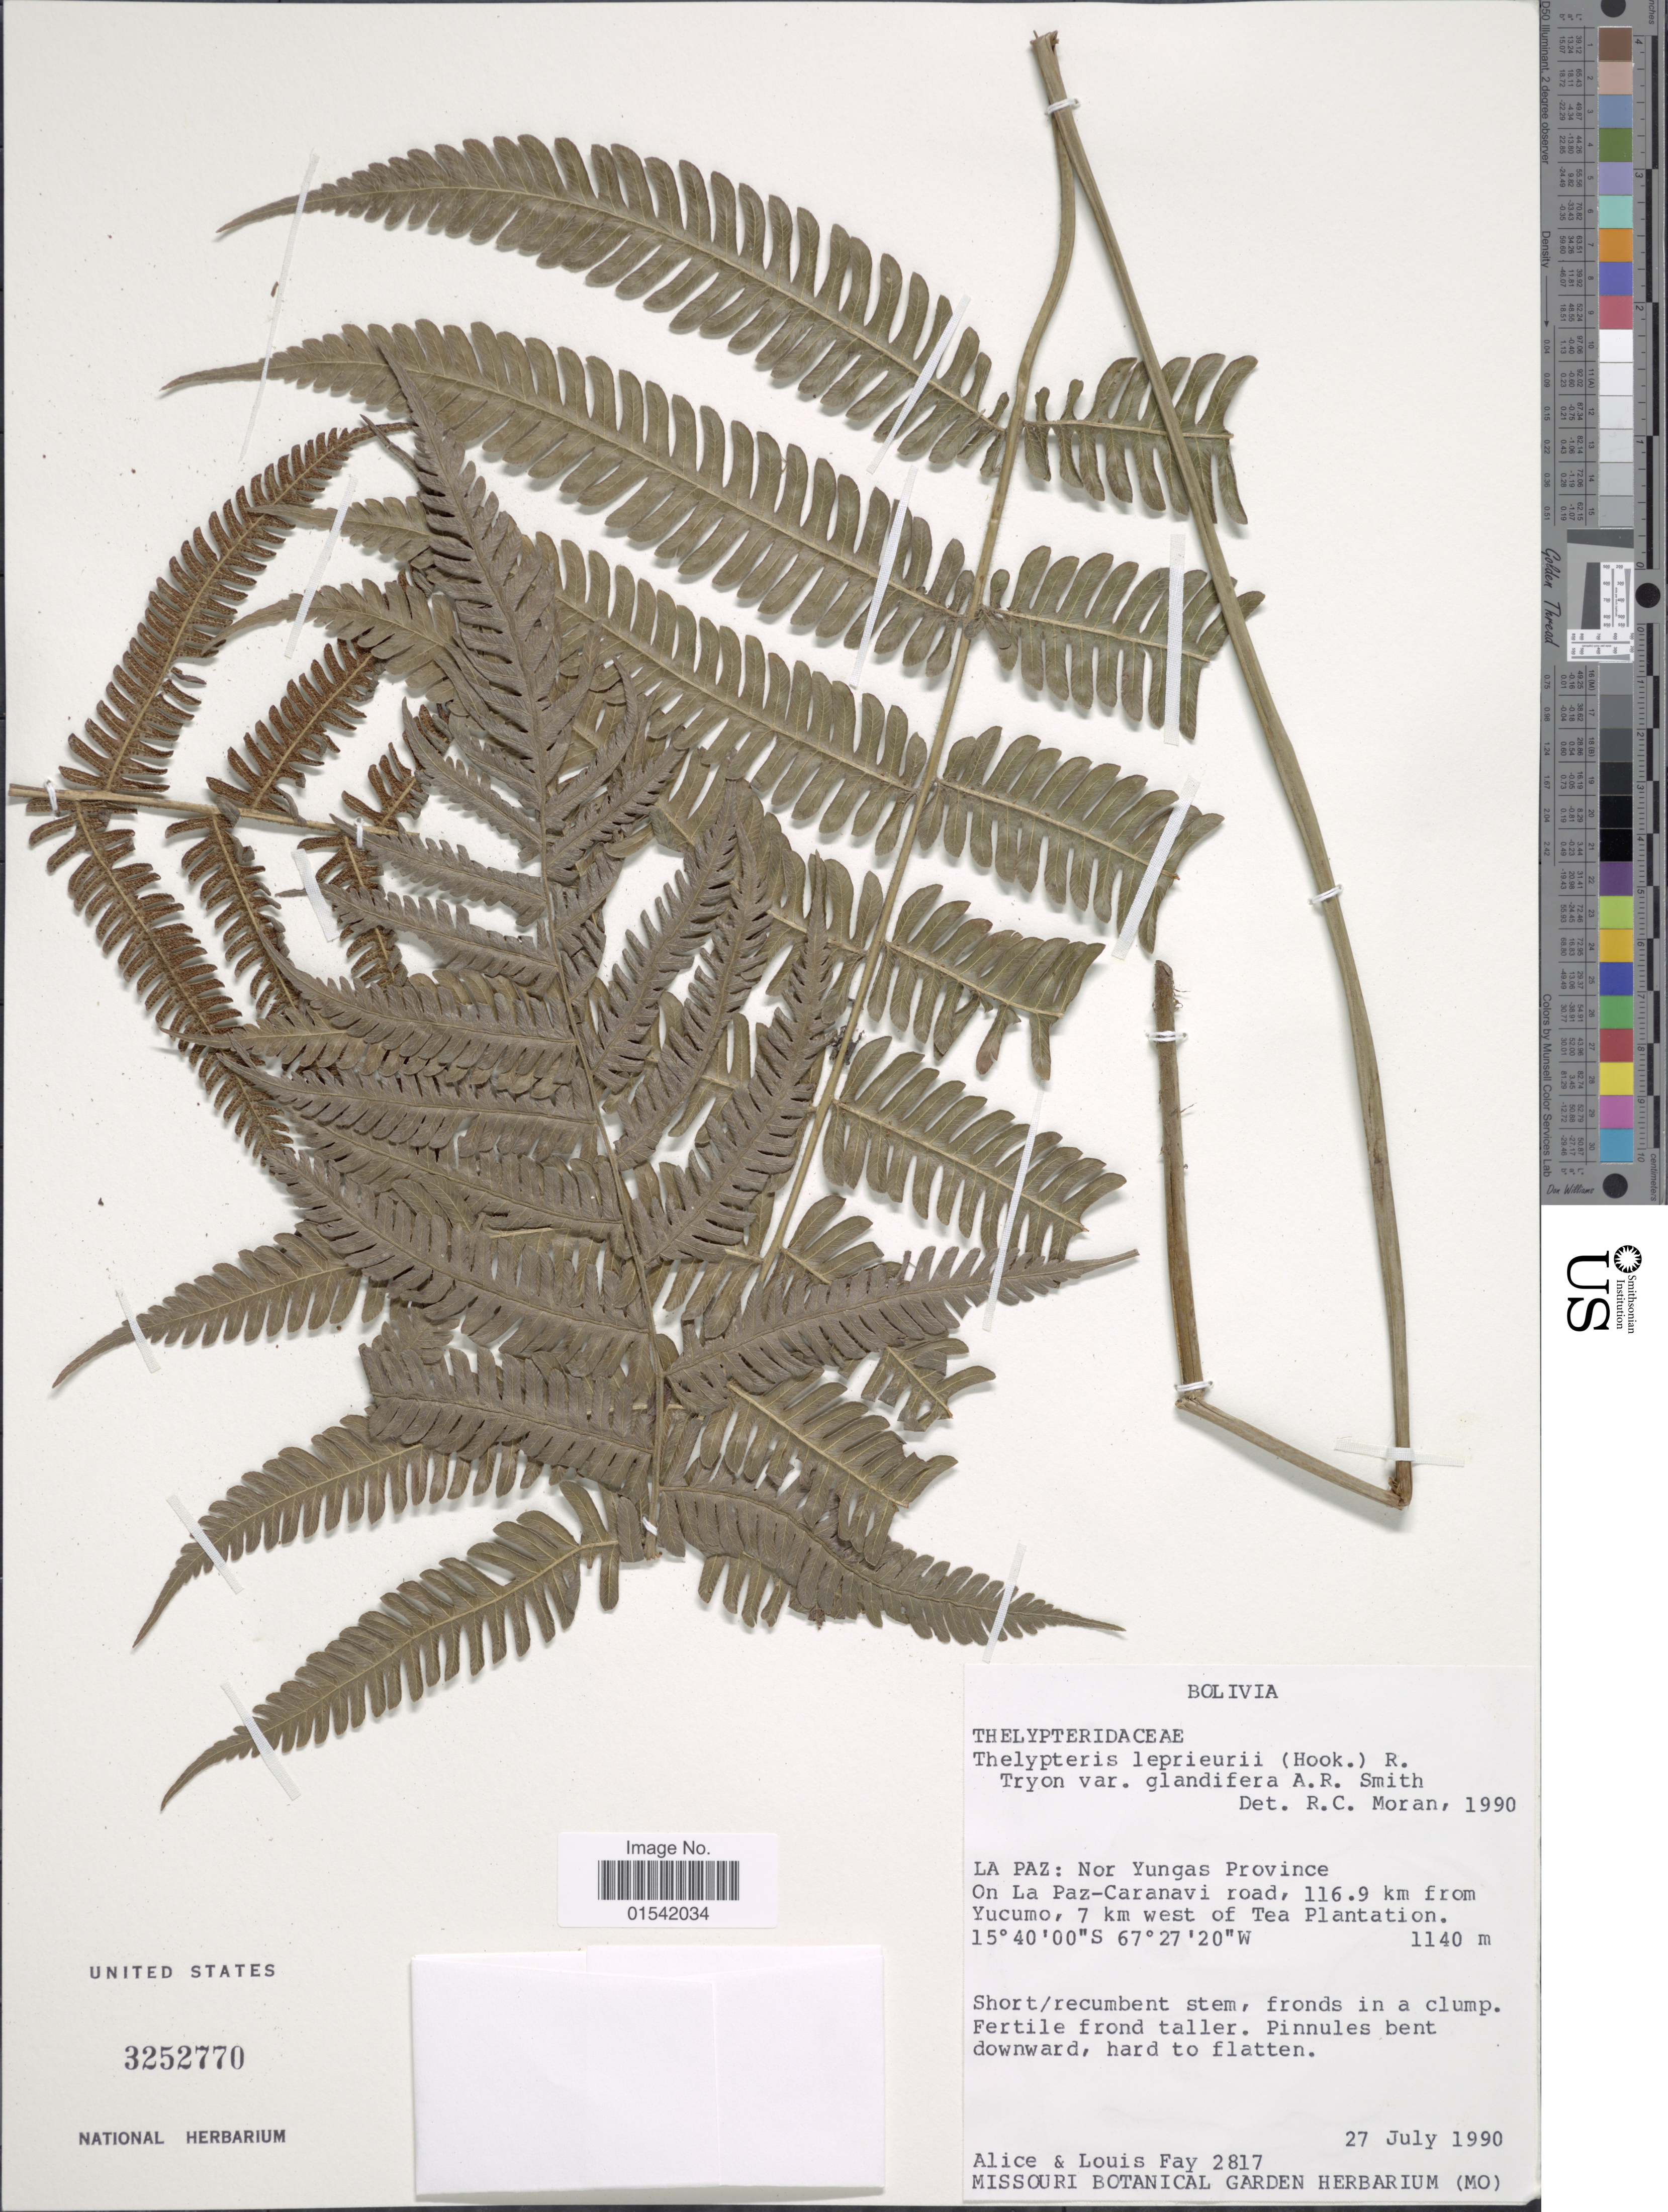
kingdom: Plantae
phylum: Tracheophyta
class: Polypodiopsida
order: Polypodiales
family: Thelypteridaceae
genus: Steiropteris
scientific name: Steiropteris leprieurii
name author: (Hook. f.) Pic. Serm.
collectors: A. Fay & L. Fay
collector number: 2817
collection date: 1990-07-27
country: Bolivia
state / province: La Paz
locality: Nor Yungas Province, On La Paz-Caranavi road, 116.9 km from Yucumo, 7 km west of Tea Plantation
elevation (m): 1140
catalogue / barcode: US 3252770